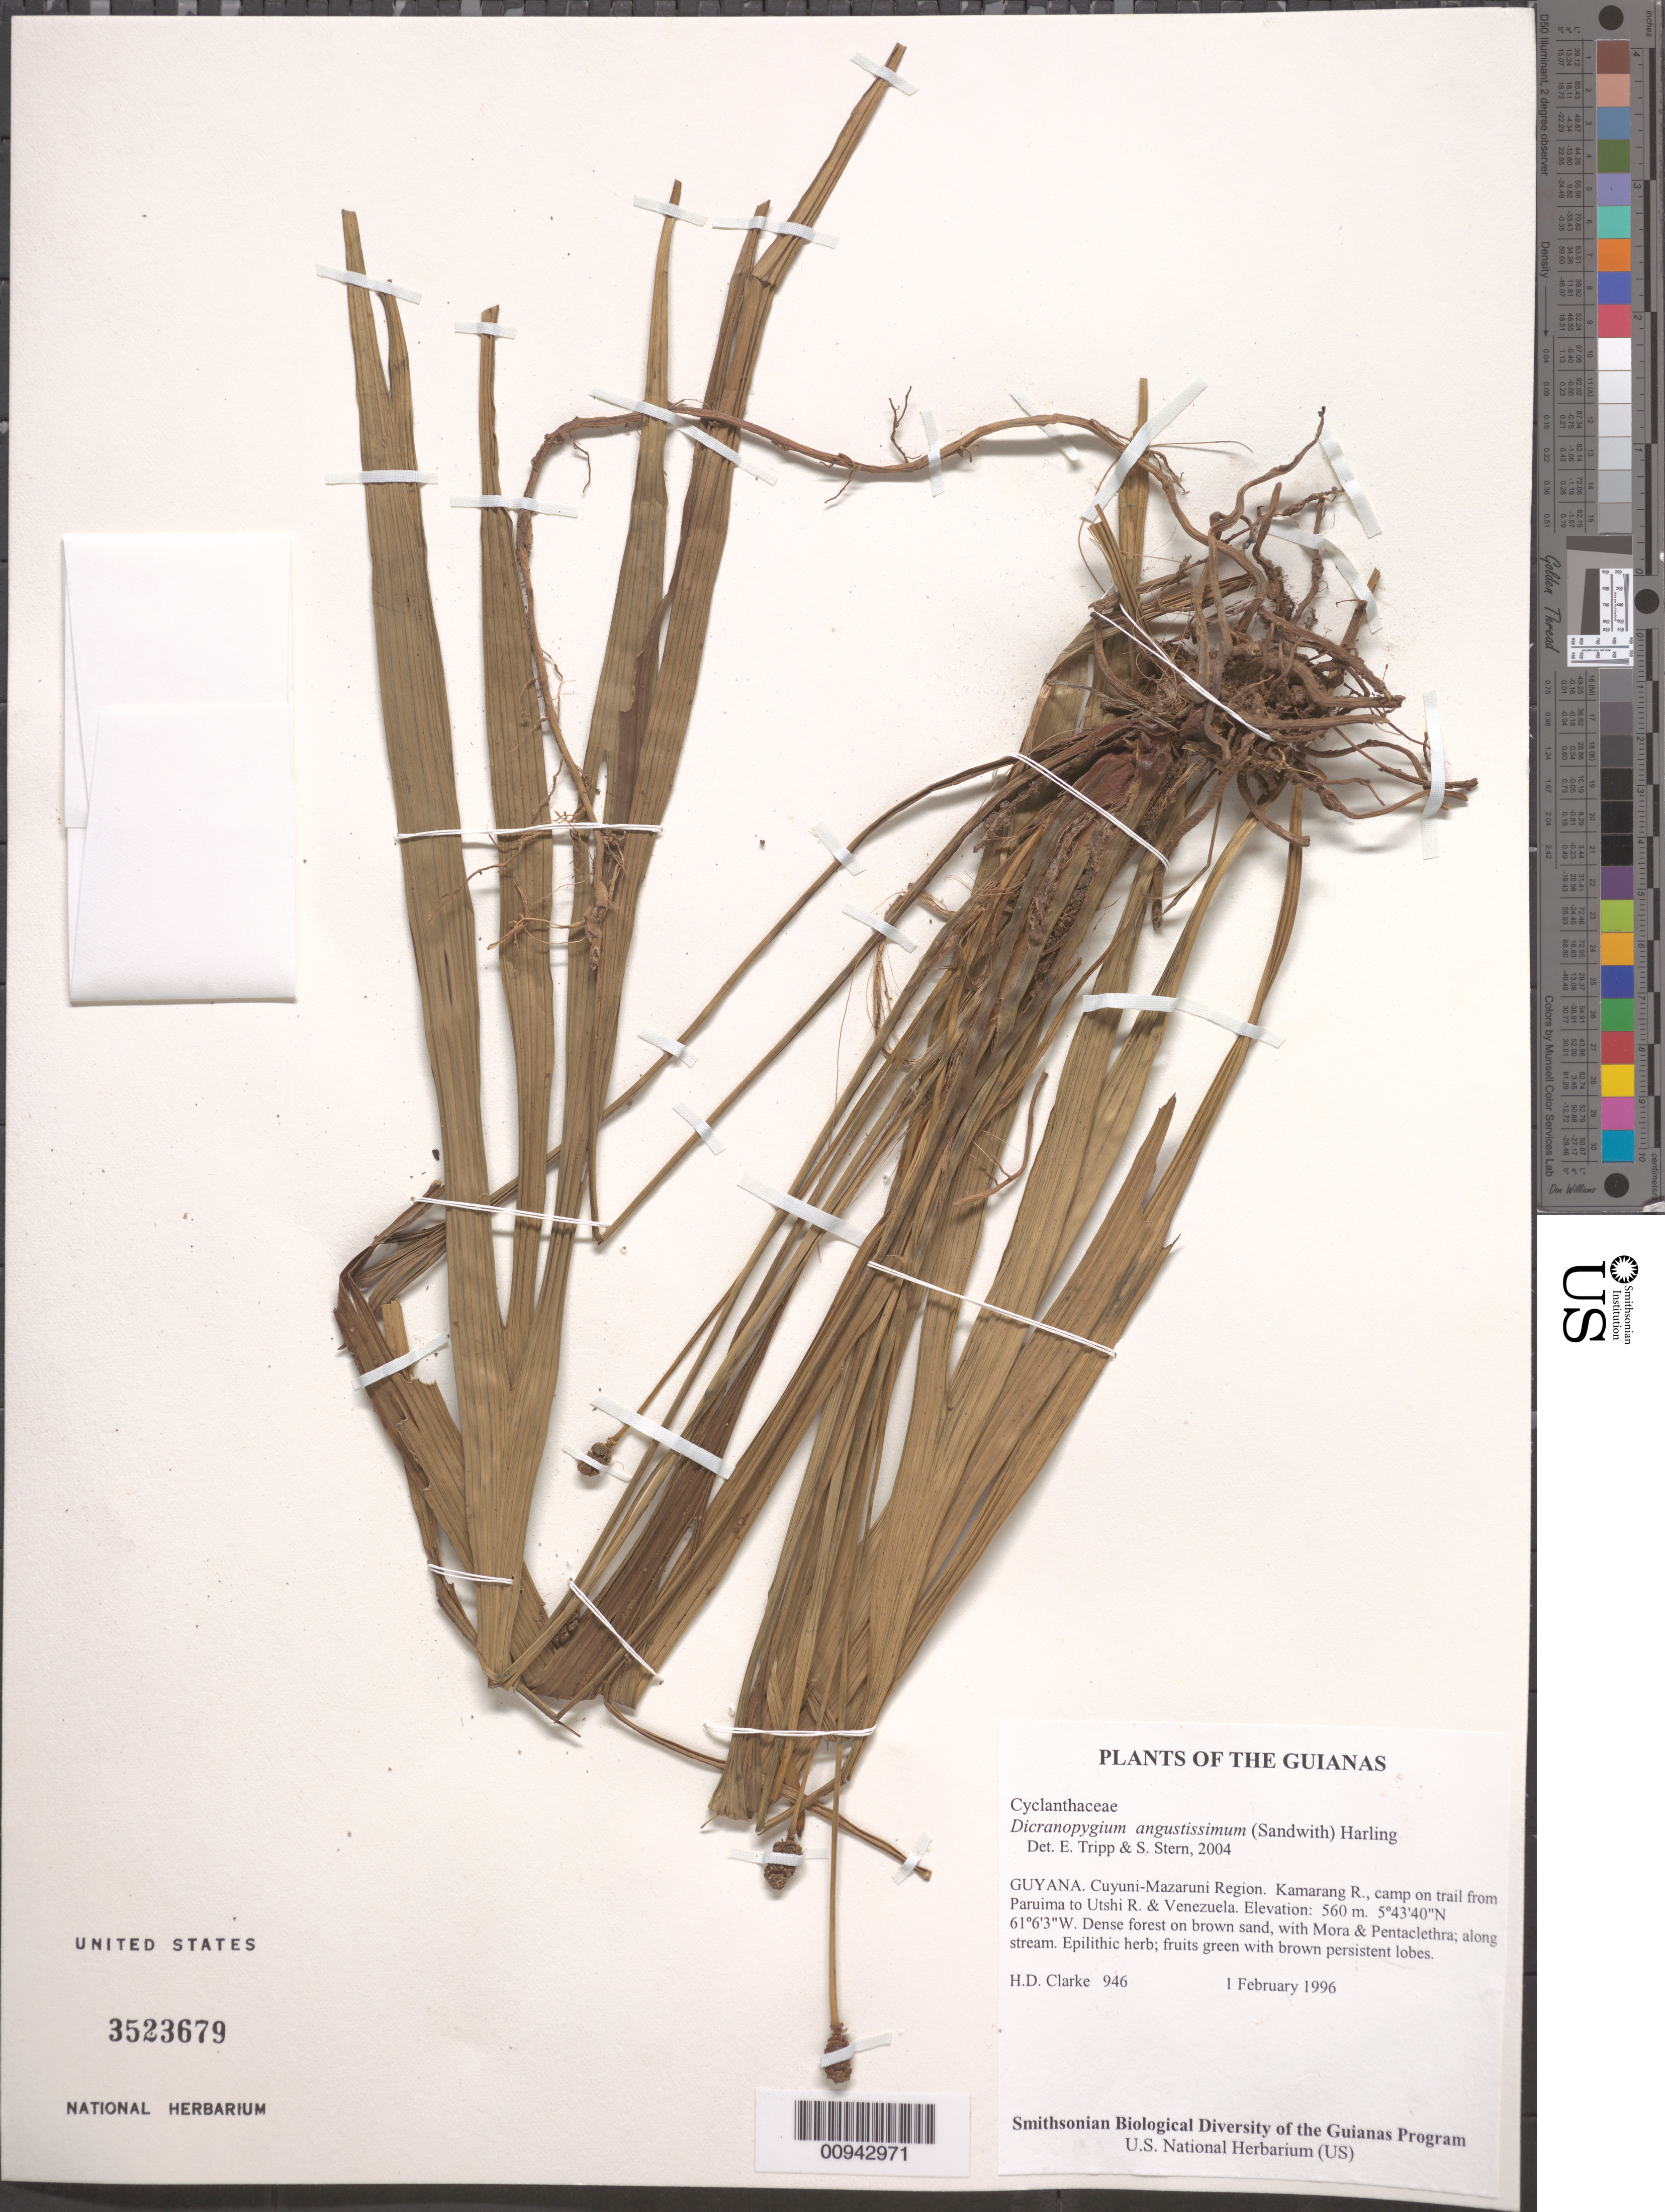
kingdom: Plantae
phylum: Tracheophyta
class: Liliopsida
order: Pandanales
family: Cyclanthaceae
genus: Dicranopygium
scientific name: Dicranopygium angustissimum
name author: (Sandwith) Harling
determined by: Tripp, E. A.; Stern, S. R.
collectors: H. D. Clarke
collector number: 946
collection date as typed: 1 February 1996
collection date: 1996-02-01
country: Guyana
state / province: Cuyuni-Mazaruni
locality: Kamarang R., camp on trail from Paruima to Utshi R. & Venezuela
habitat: Dense forest on brown sand, with Mora & Pentaclethra; along stream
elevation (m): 560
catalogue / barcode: US 3523679